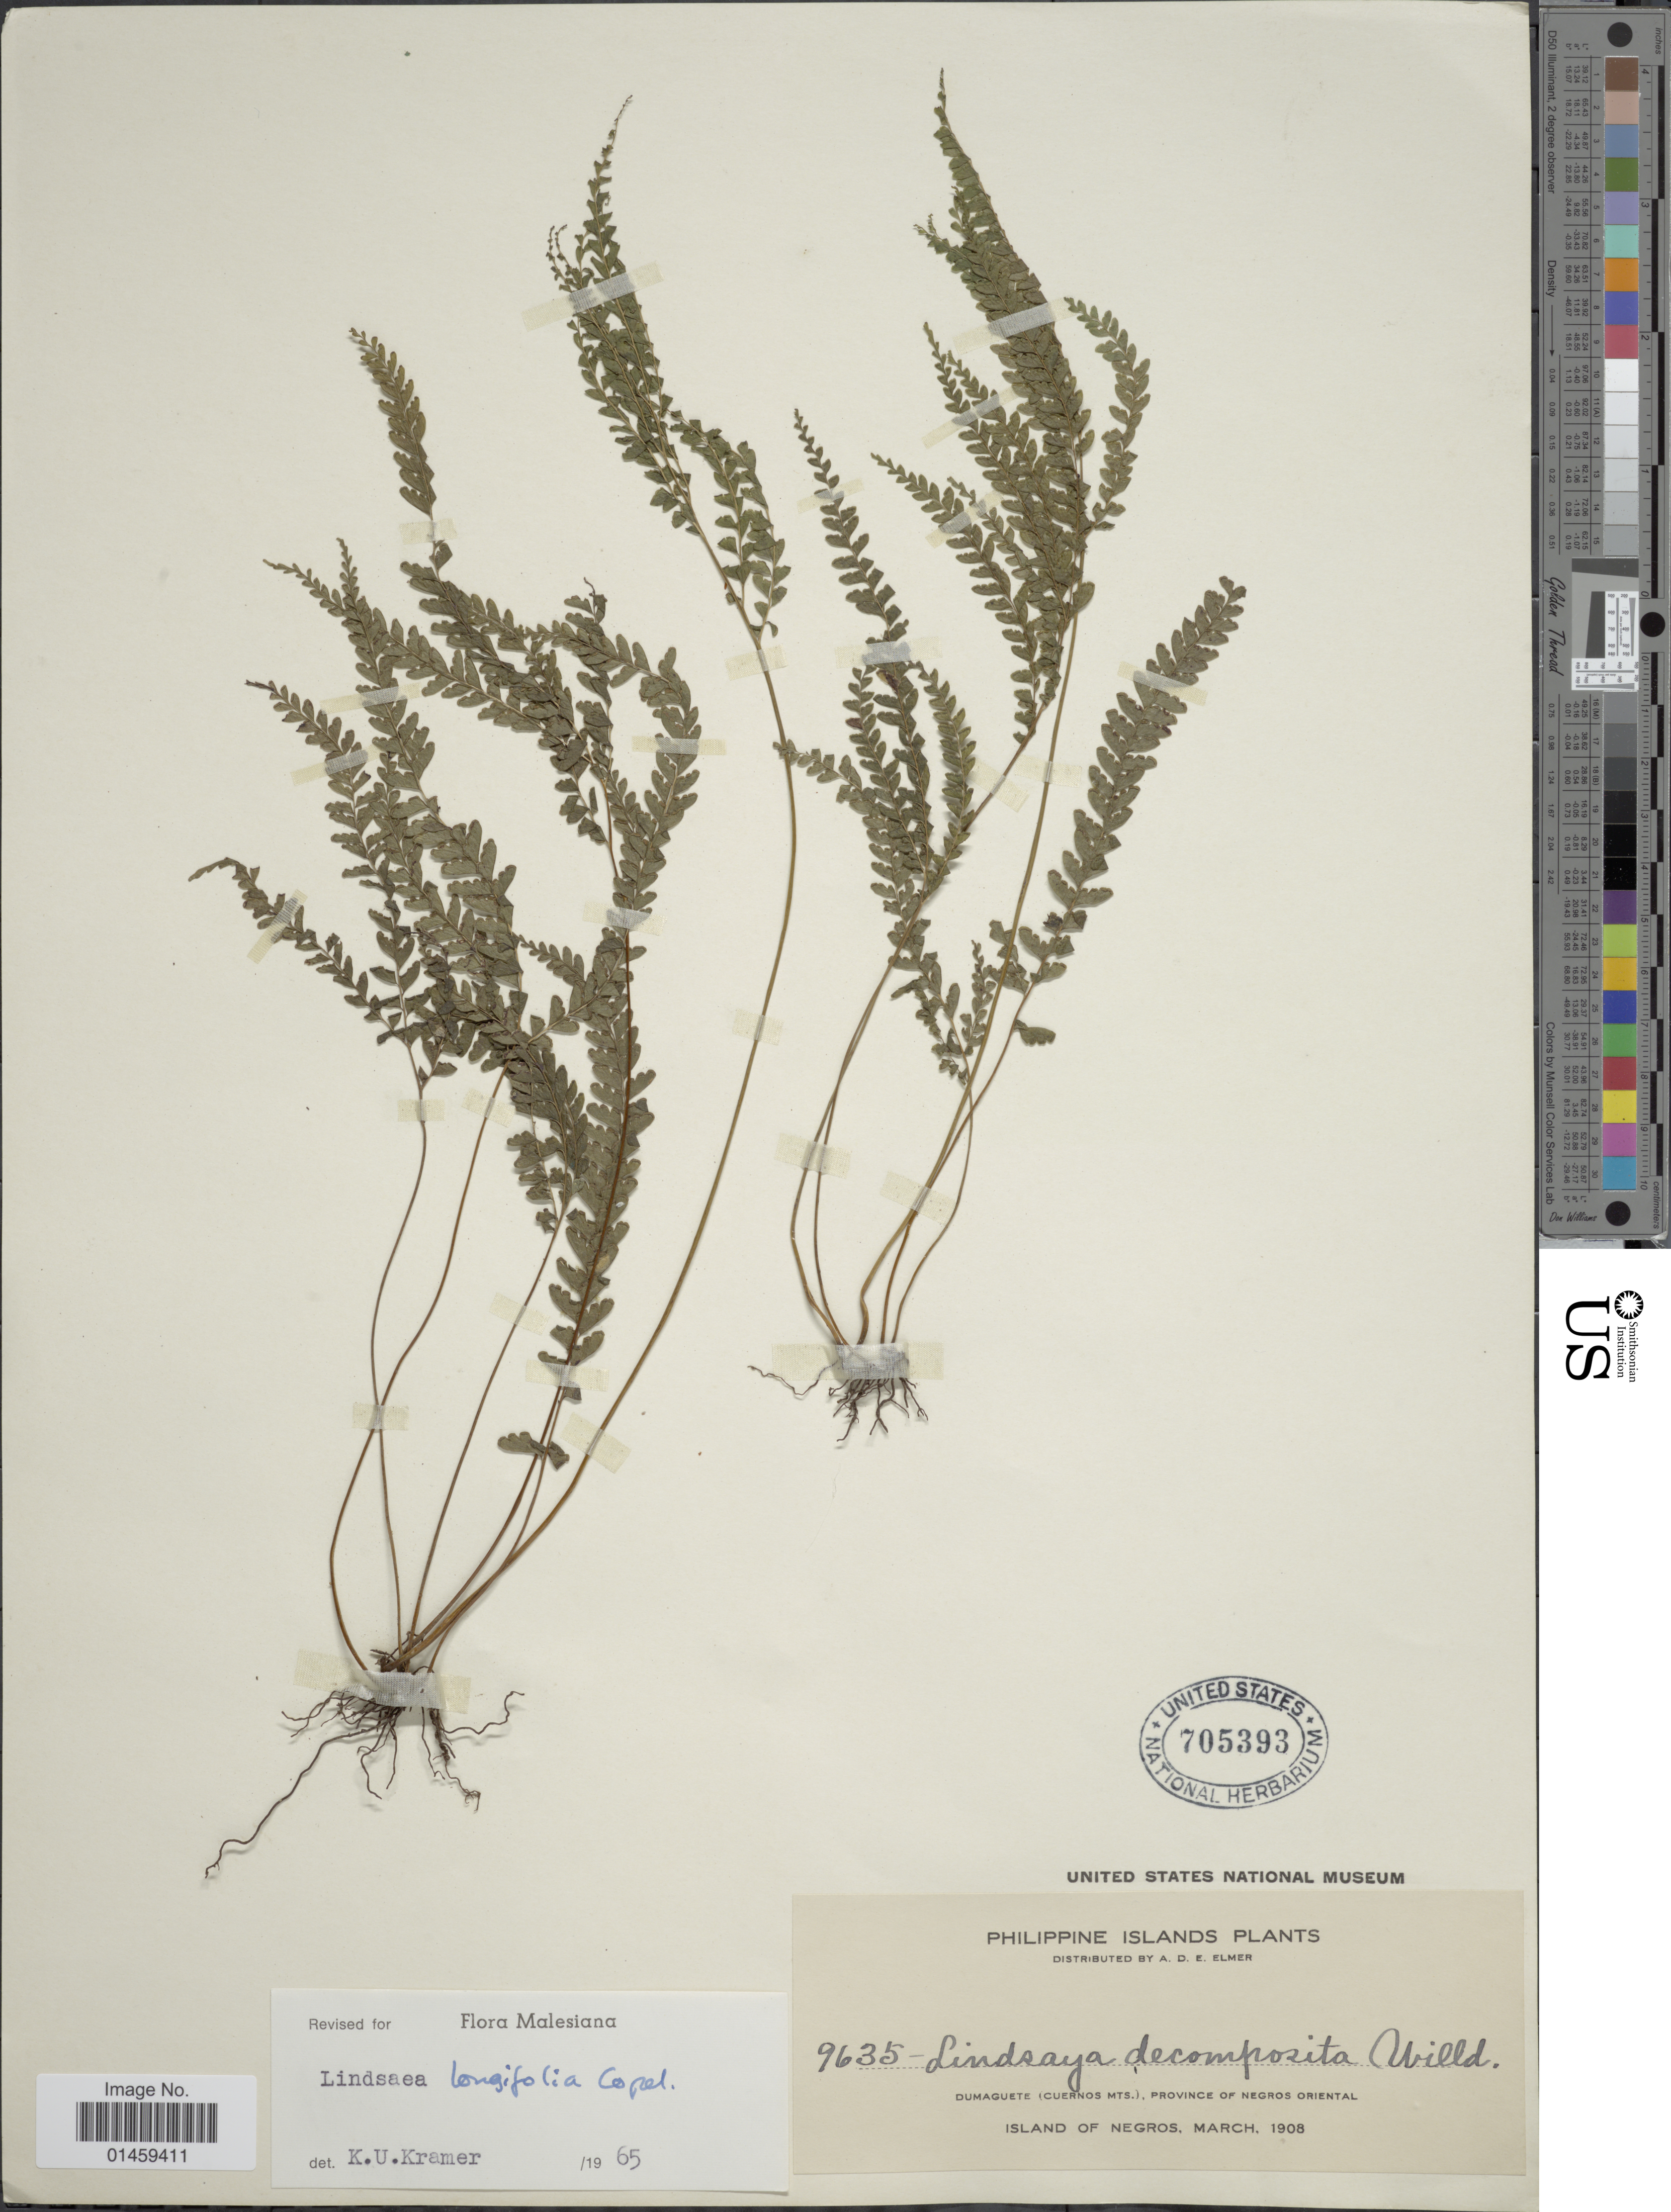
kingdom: Plantae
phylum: Tracheophyta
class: Polypodiopsida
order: Polypodiales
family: Lindsaeaceae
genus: Lindsaea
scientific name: Lindsaea longifolia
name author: Copel.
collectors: A. D. E. Elmer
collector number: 9635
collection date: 1908-03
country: Philippines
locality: Dumaguete (Cuernos Mts.), Province of Negros Oriental.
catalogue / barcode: US 705393